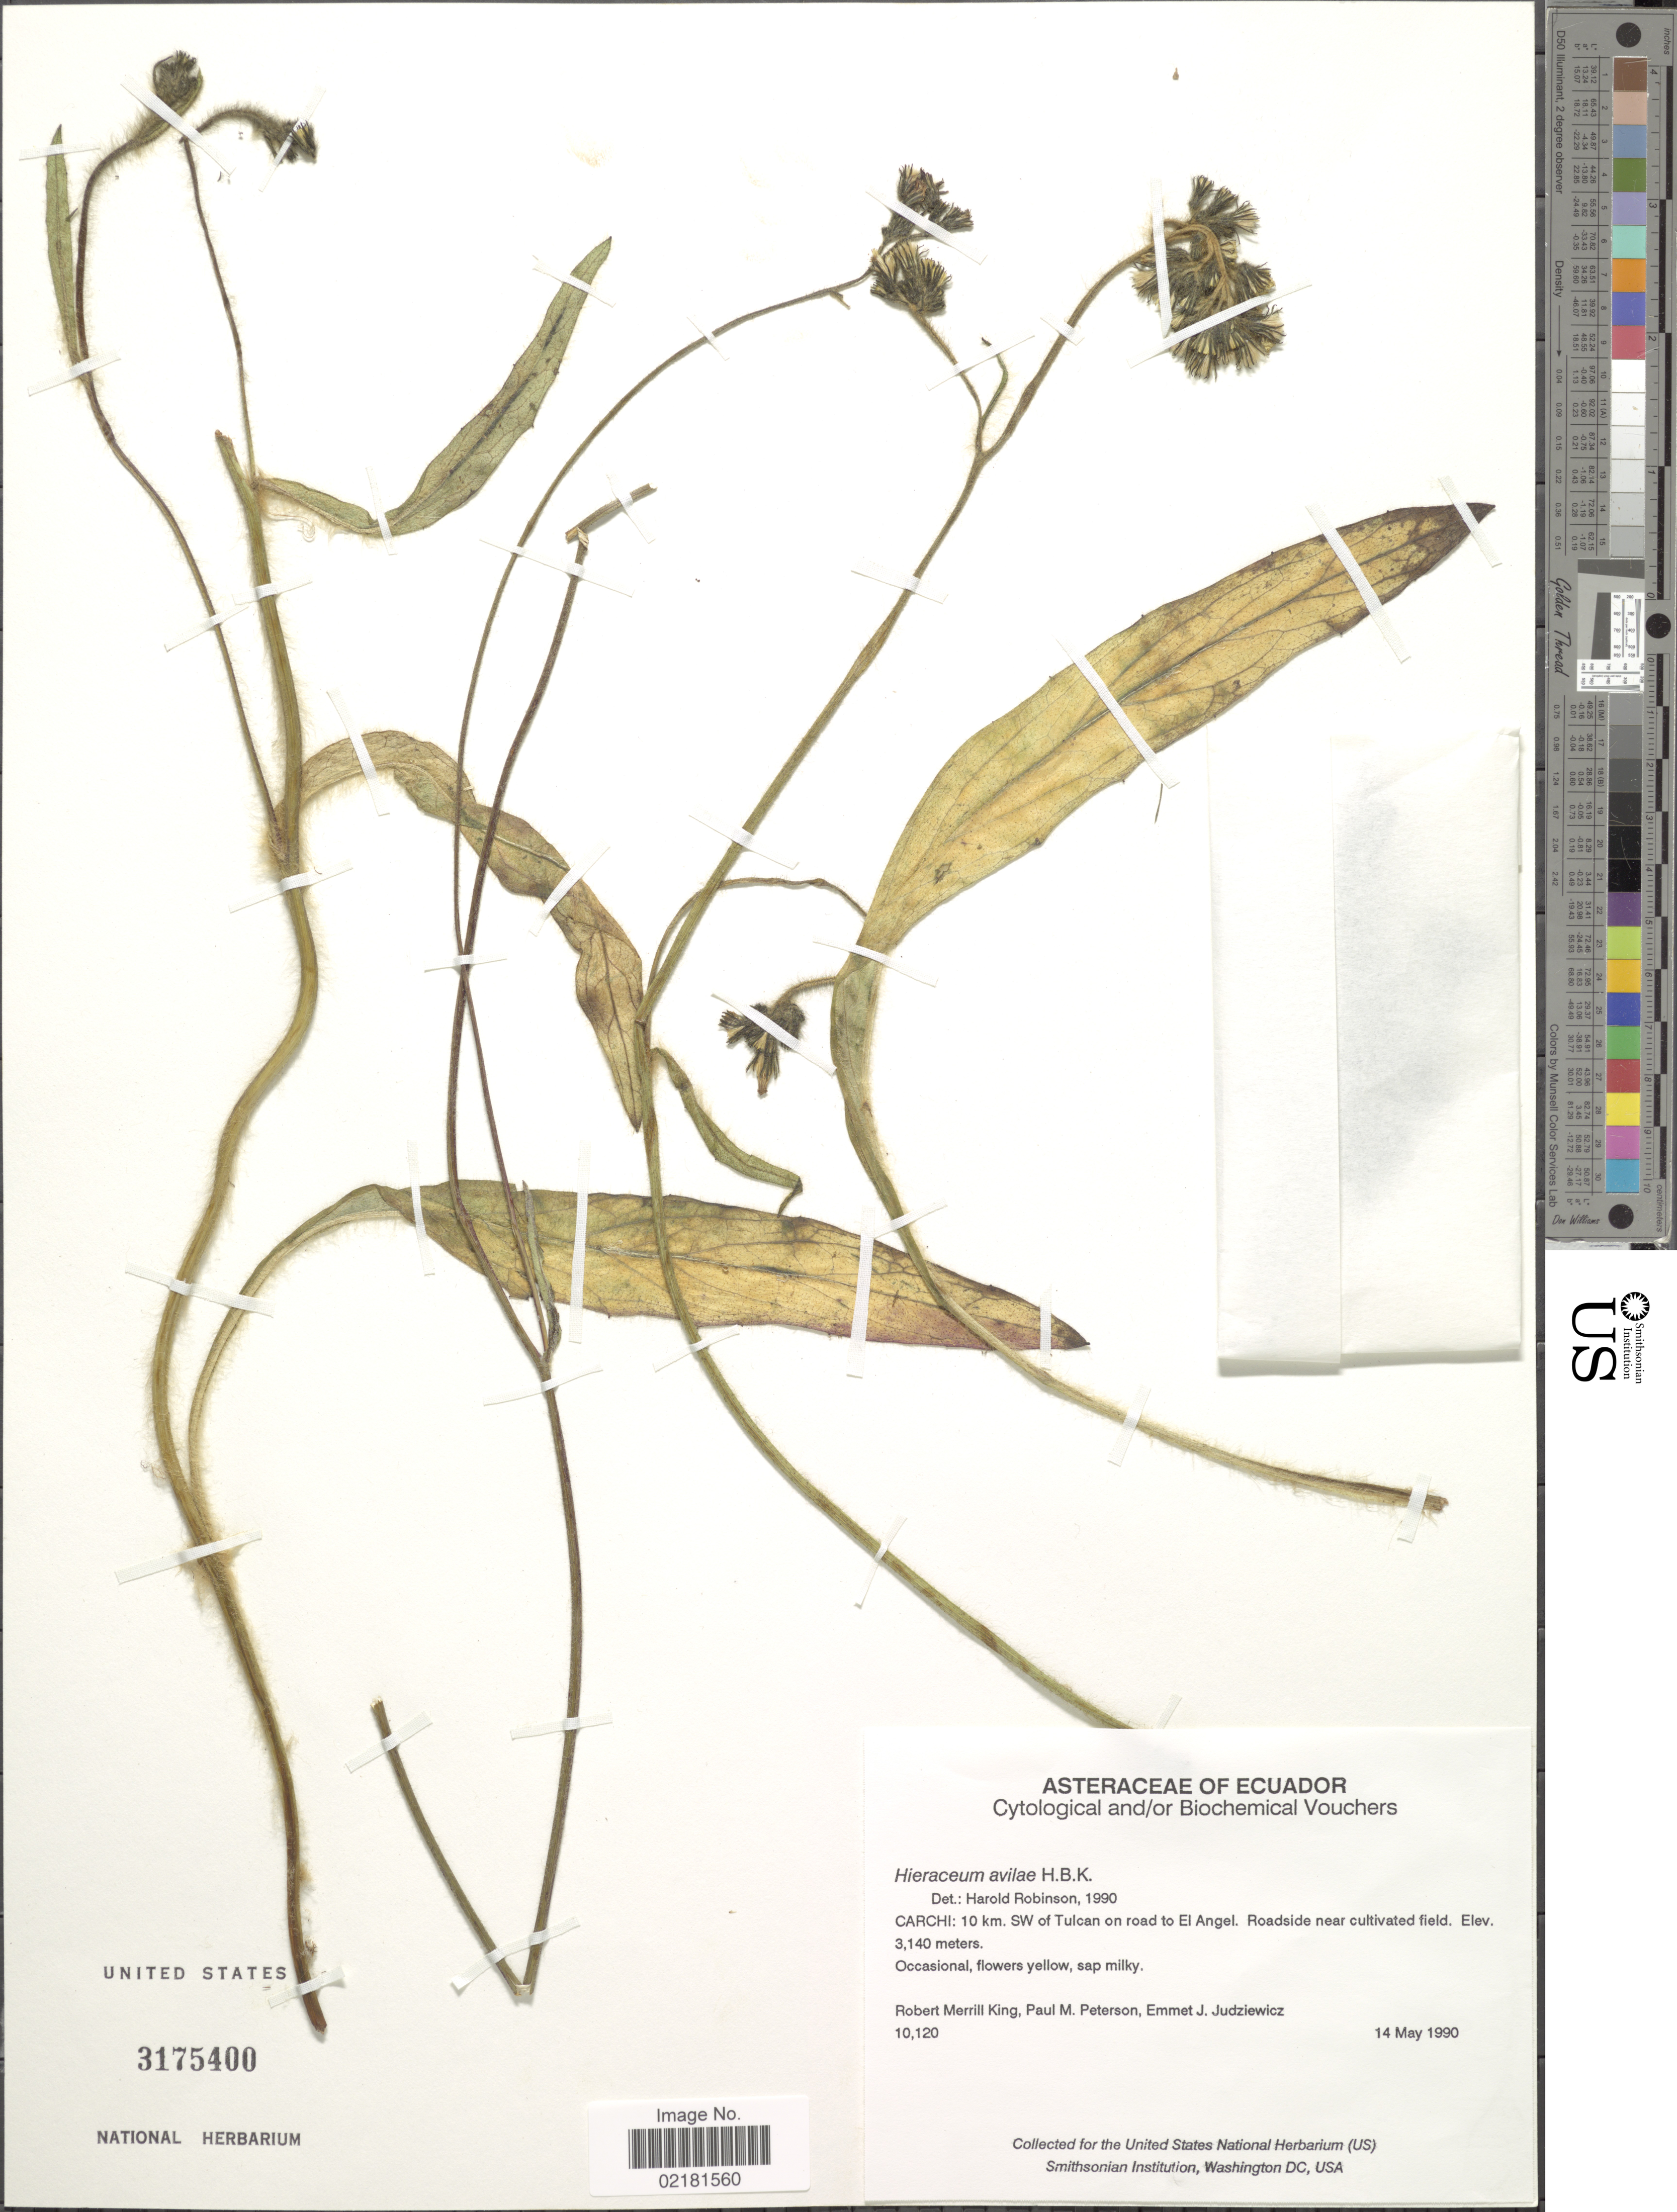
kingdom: Plantae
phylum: Tracheophyta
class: Magnoliopsida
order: Asterales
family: Asteraceae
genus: Hieracium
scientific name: Hieracium avilae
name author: Kunth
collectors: R. M. King, P. M. Peterson & E. J. Judziewicz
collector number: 10120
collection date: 1990-05-14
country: Ecuador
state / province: Carchi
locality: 10 km. SW of Tulcan on road to El Angel, Roadside near cultivated field.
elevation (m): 3140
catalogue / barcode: US 3175400